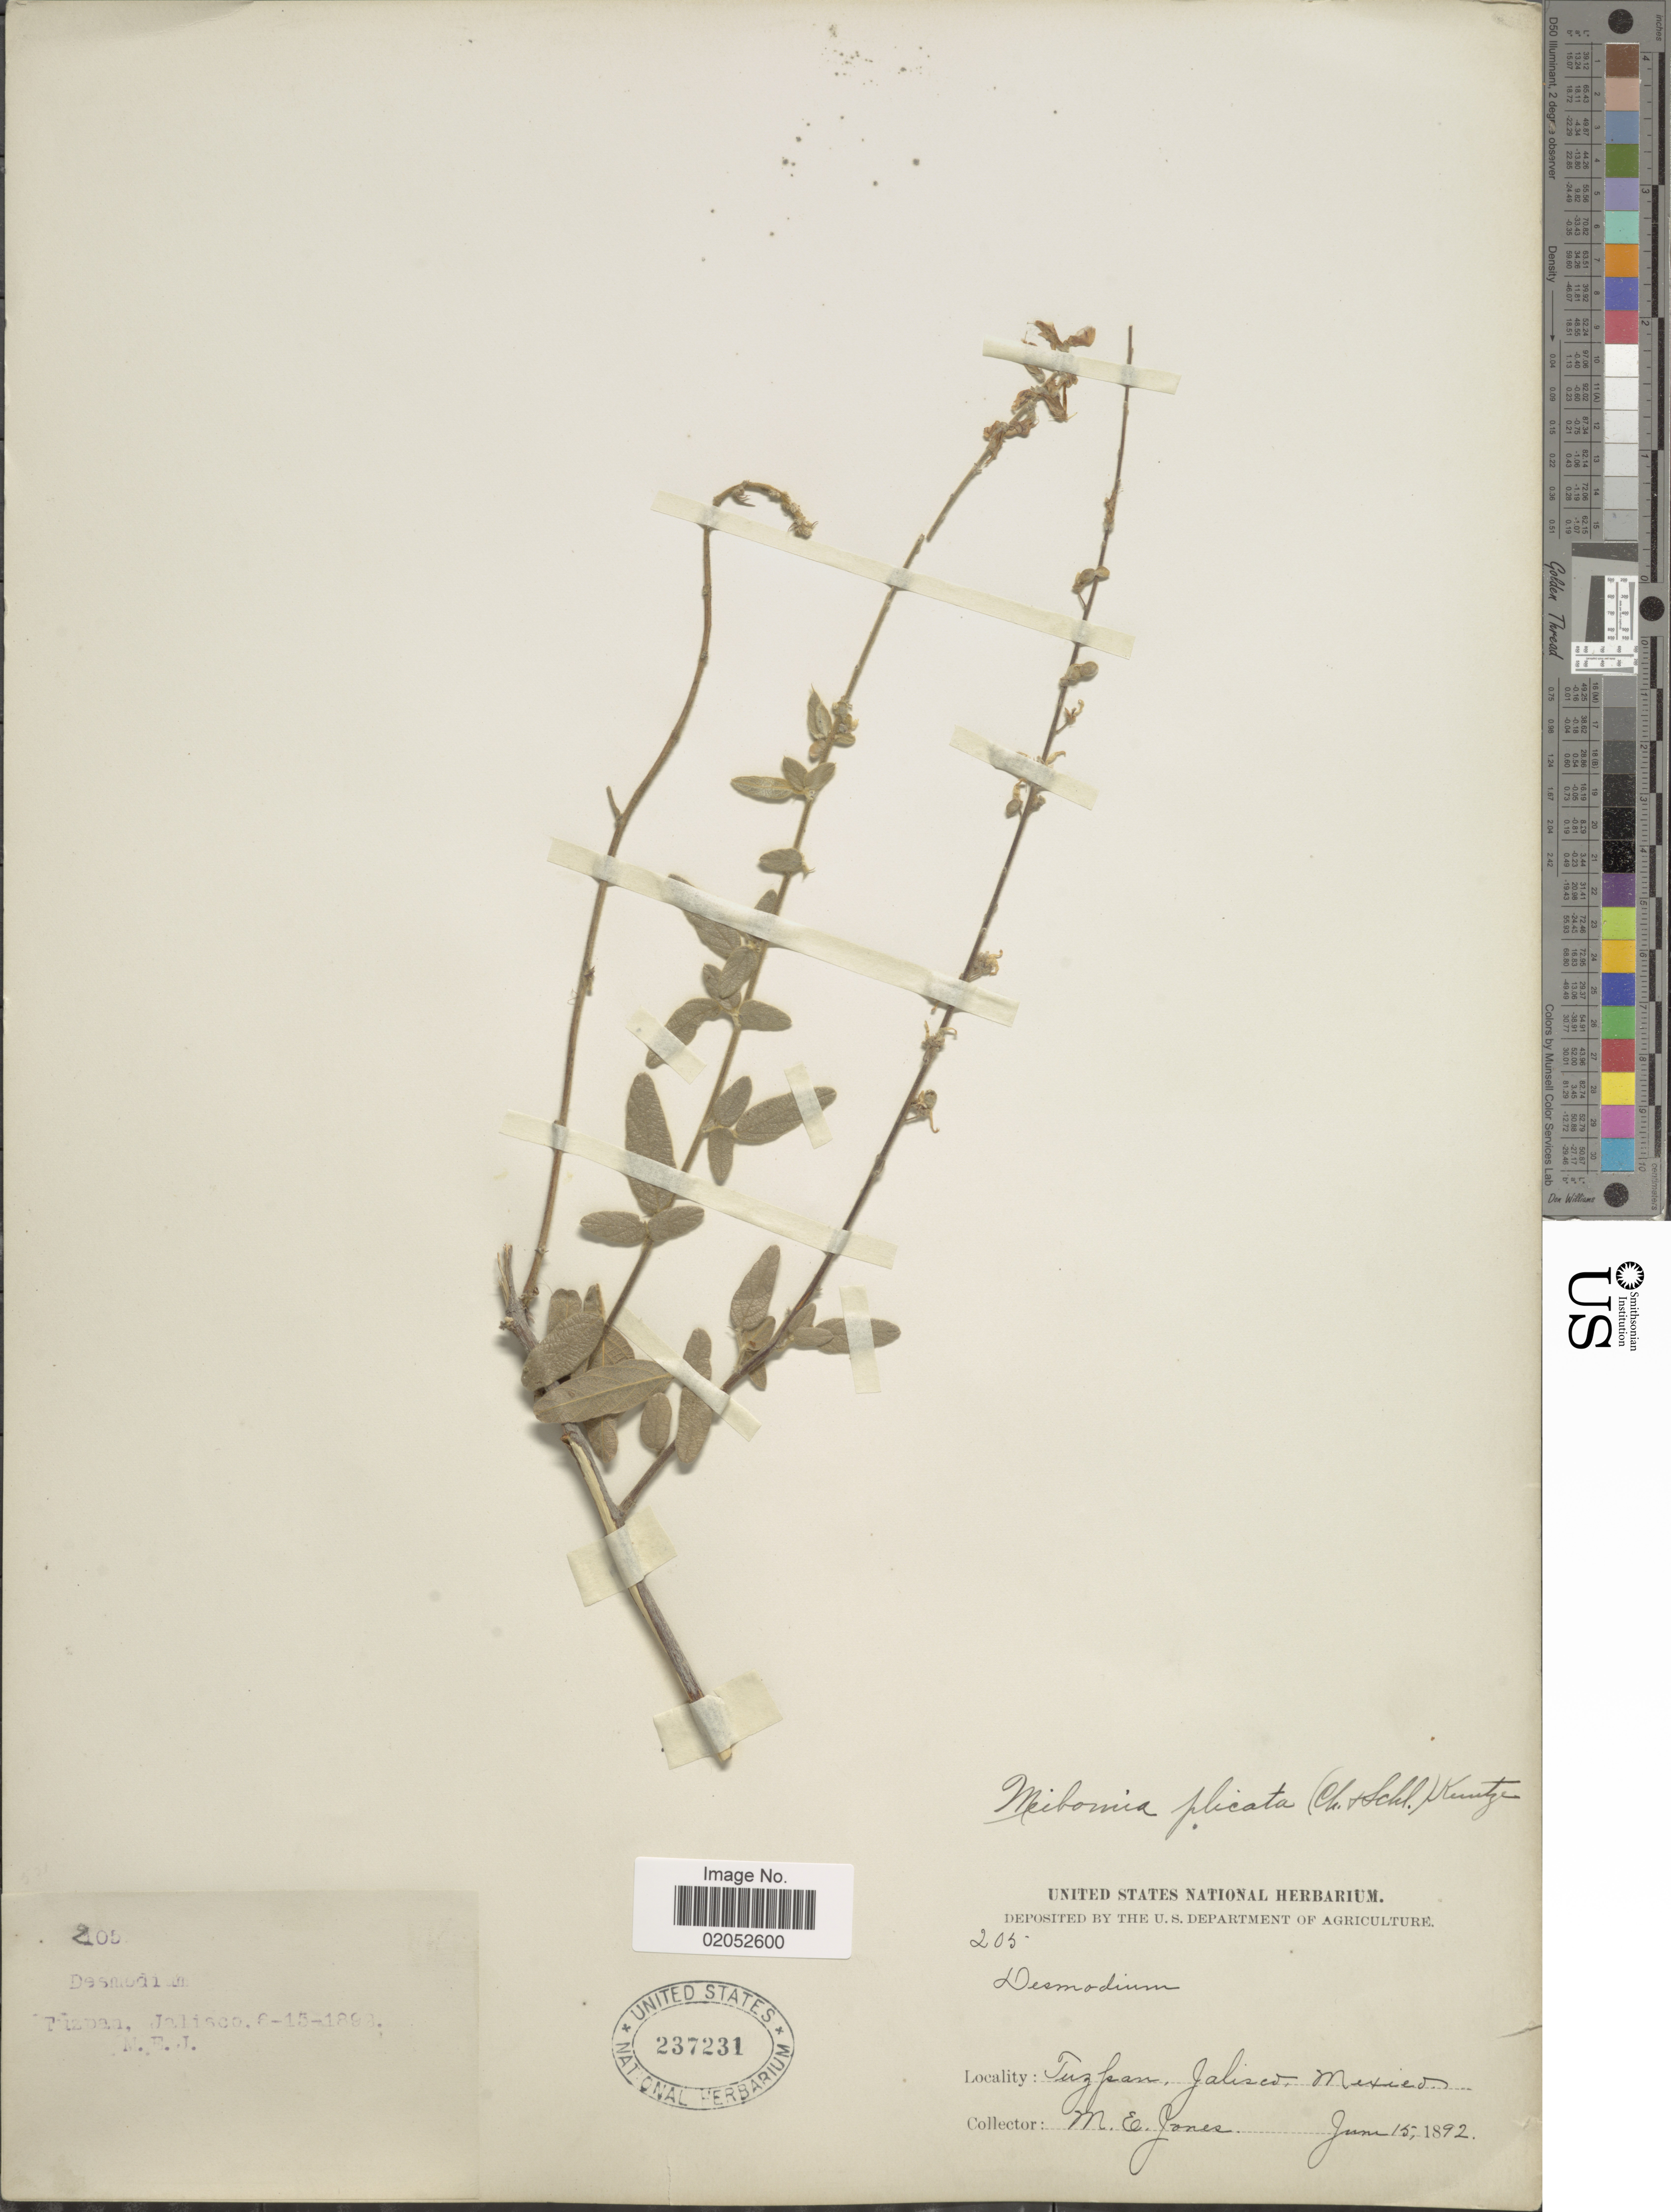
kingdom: Plantae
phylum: Tracheophyta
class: Magnoliopsida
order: Fabales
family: Fabaceae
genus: Desmodium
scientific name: Desmodium plicatum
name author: Schltdl. & Cham.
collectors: M. E. Jones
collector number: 205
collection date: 1892-06-15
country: Mexico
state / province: Jalisco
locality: Tuzpan, Jalisco, Mexico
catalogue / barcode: US 237231